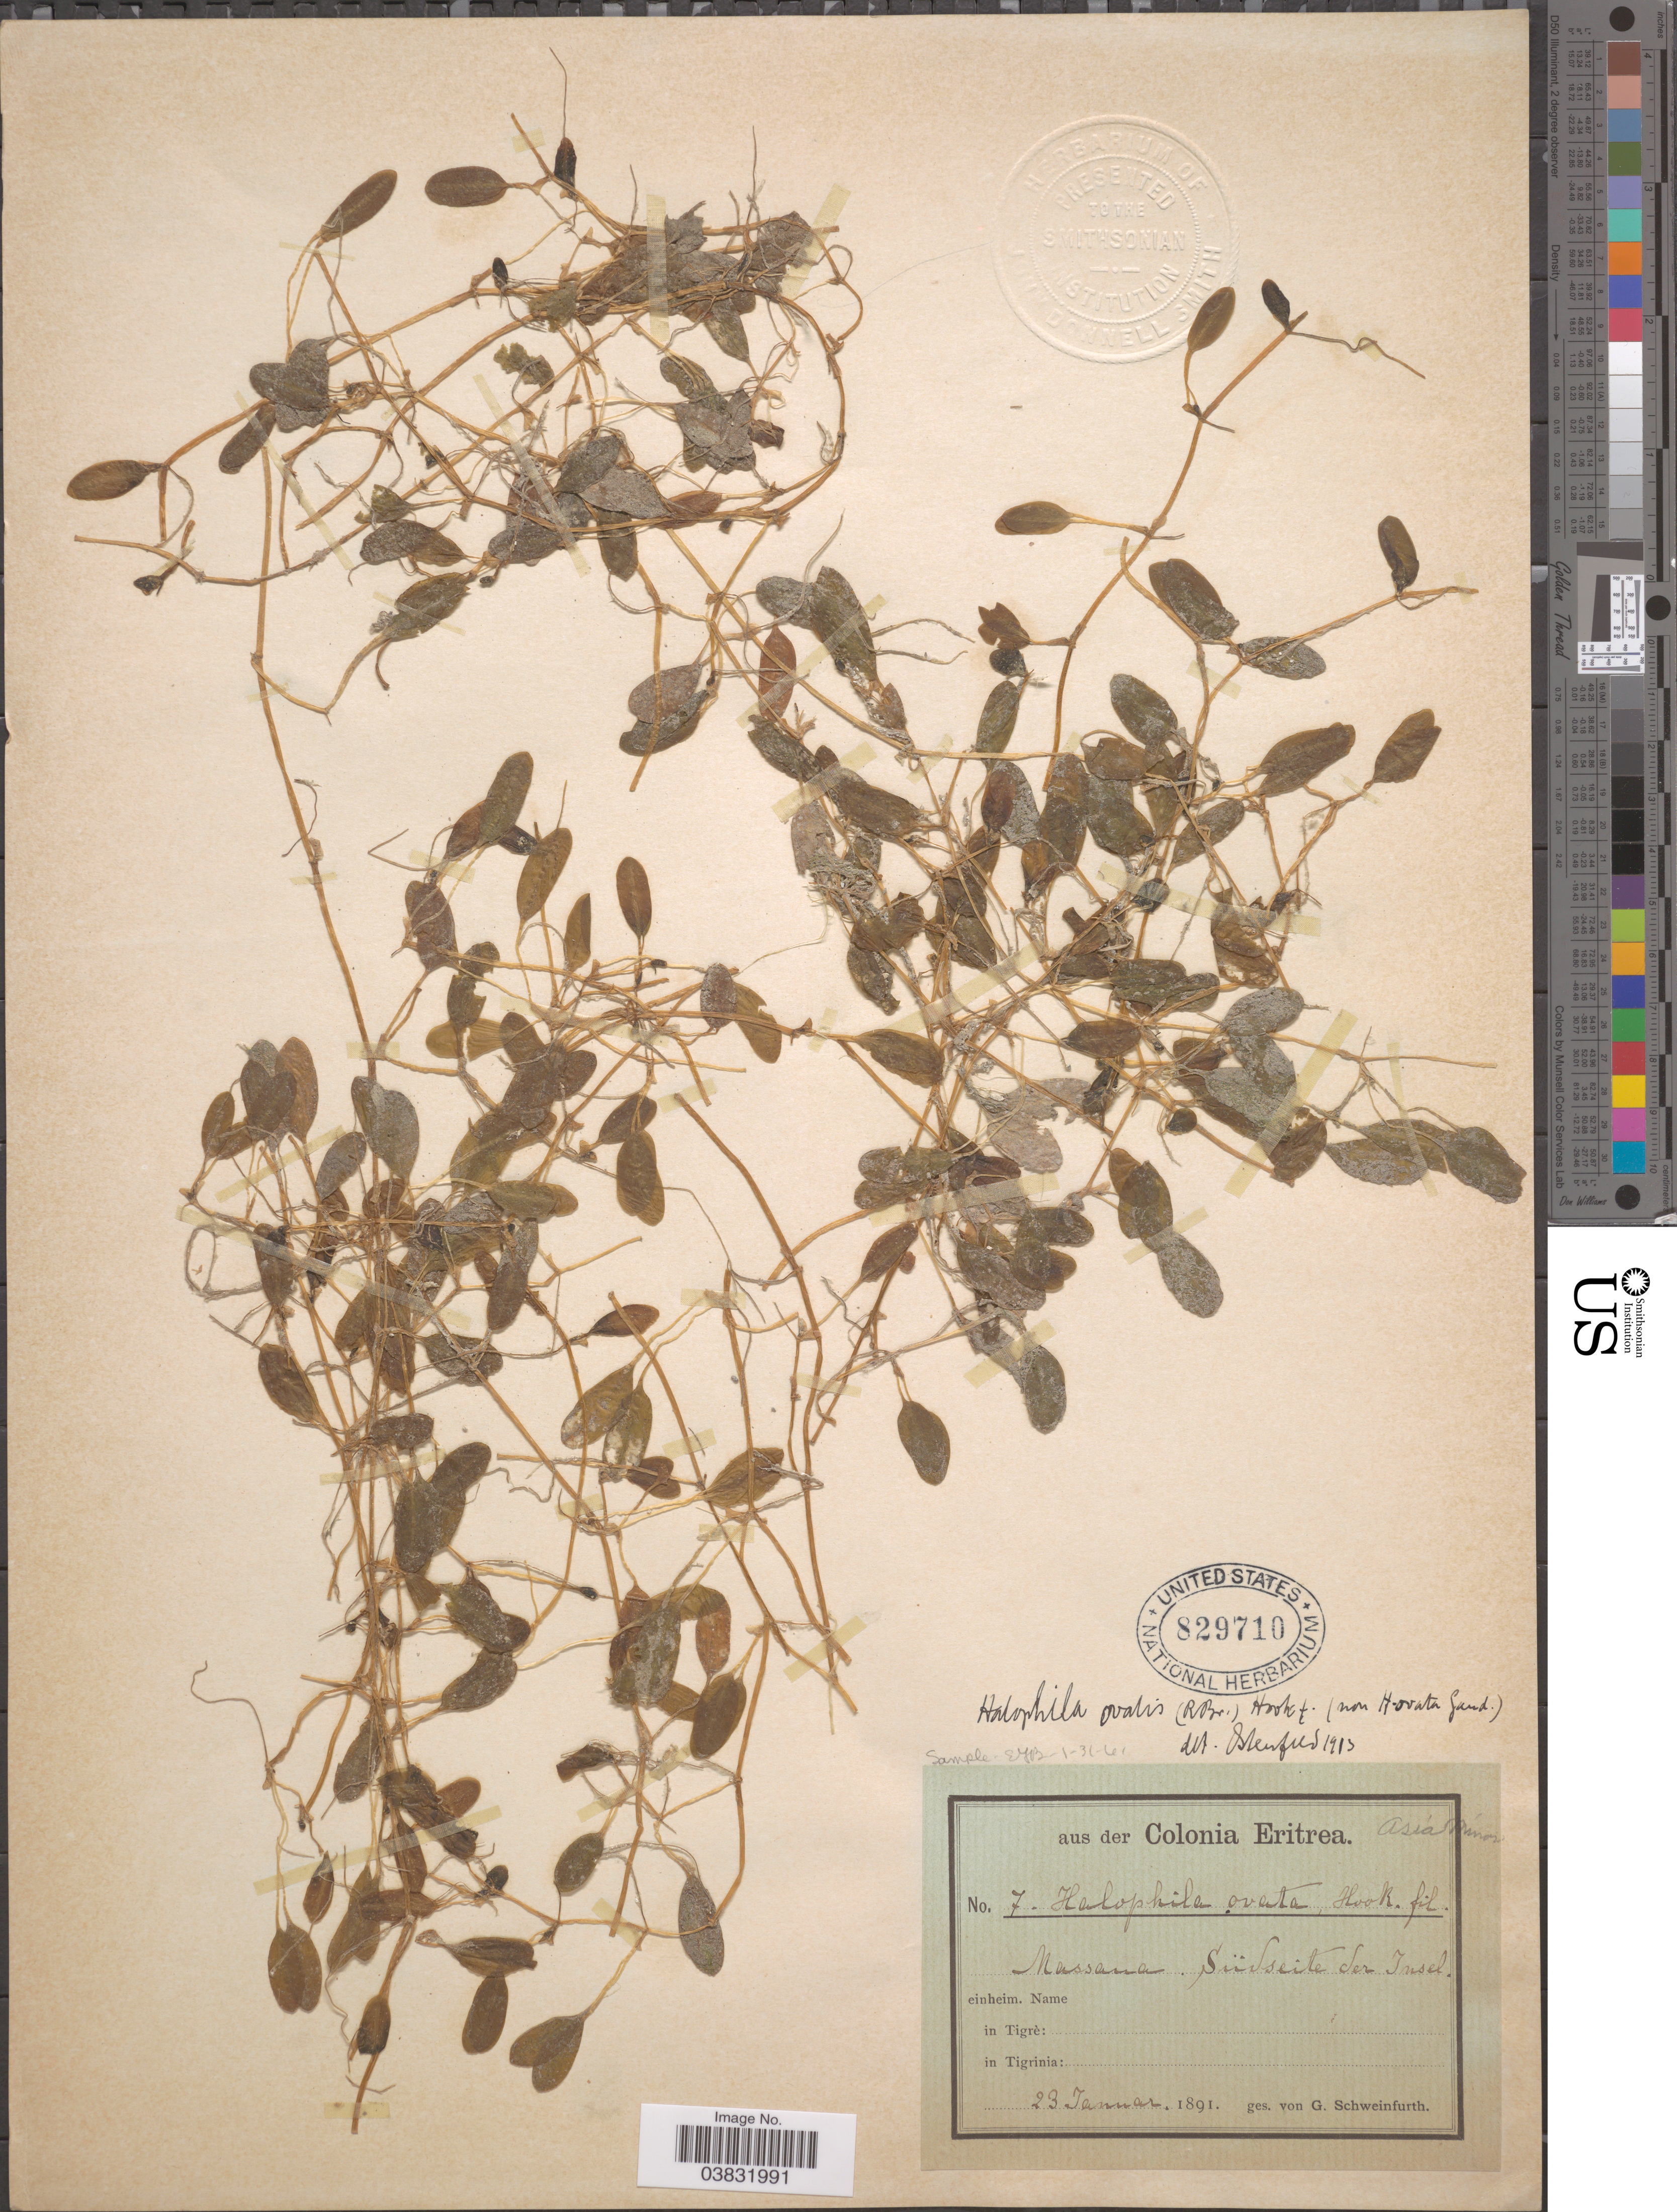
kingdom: Plantae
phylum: Tracheophyta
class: Liliopsida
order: Alismatales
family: Hydrocharitaceae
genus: Halophila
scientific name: Halophila ovalis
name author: (R. Br.) Hook. f.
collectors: G. A. Schweinfurth (herbarium)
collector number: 7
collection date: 1891-01-23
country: Eritrea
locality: Colonia Eritrea. Massawa. Südseite der Insel.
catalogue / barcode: US 829710